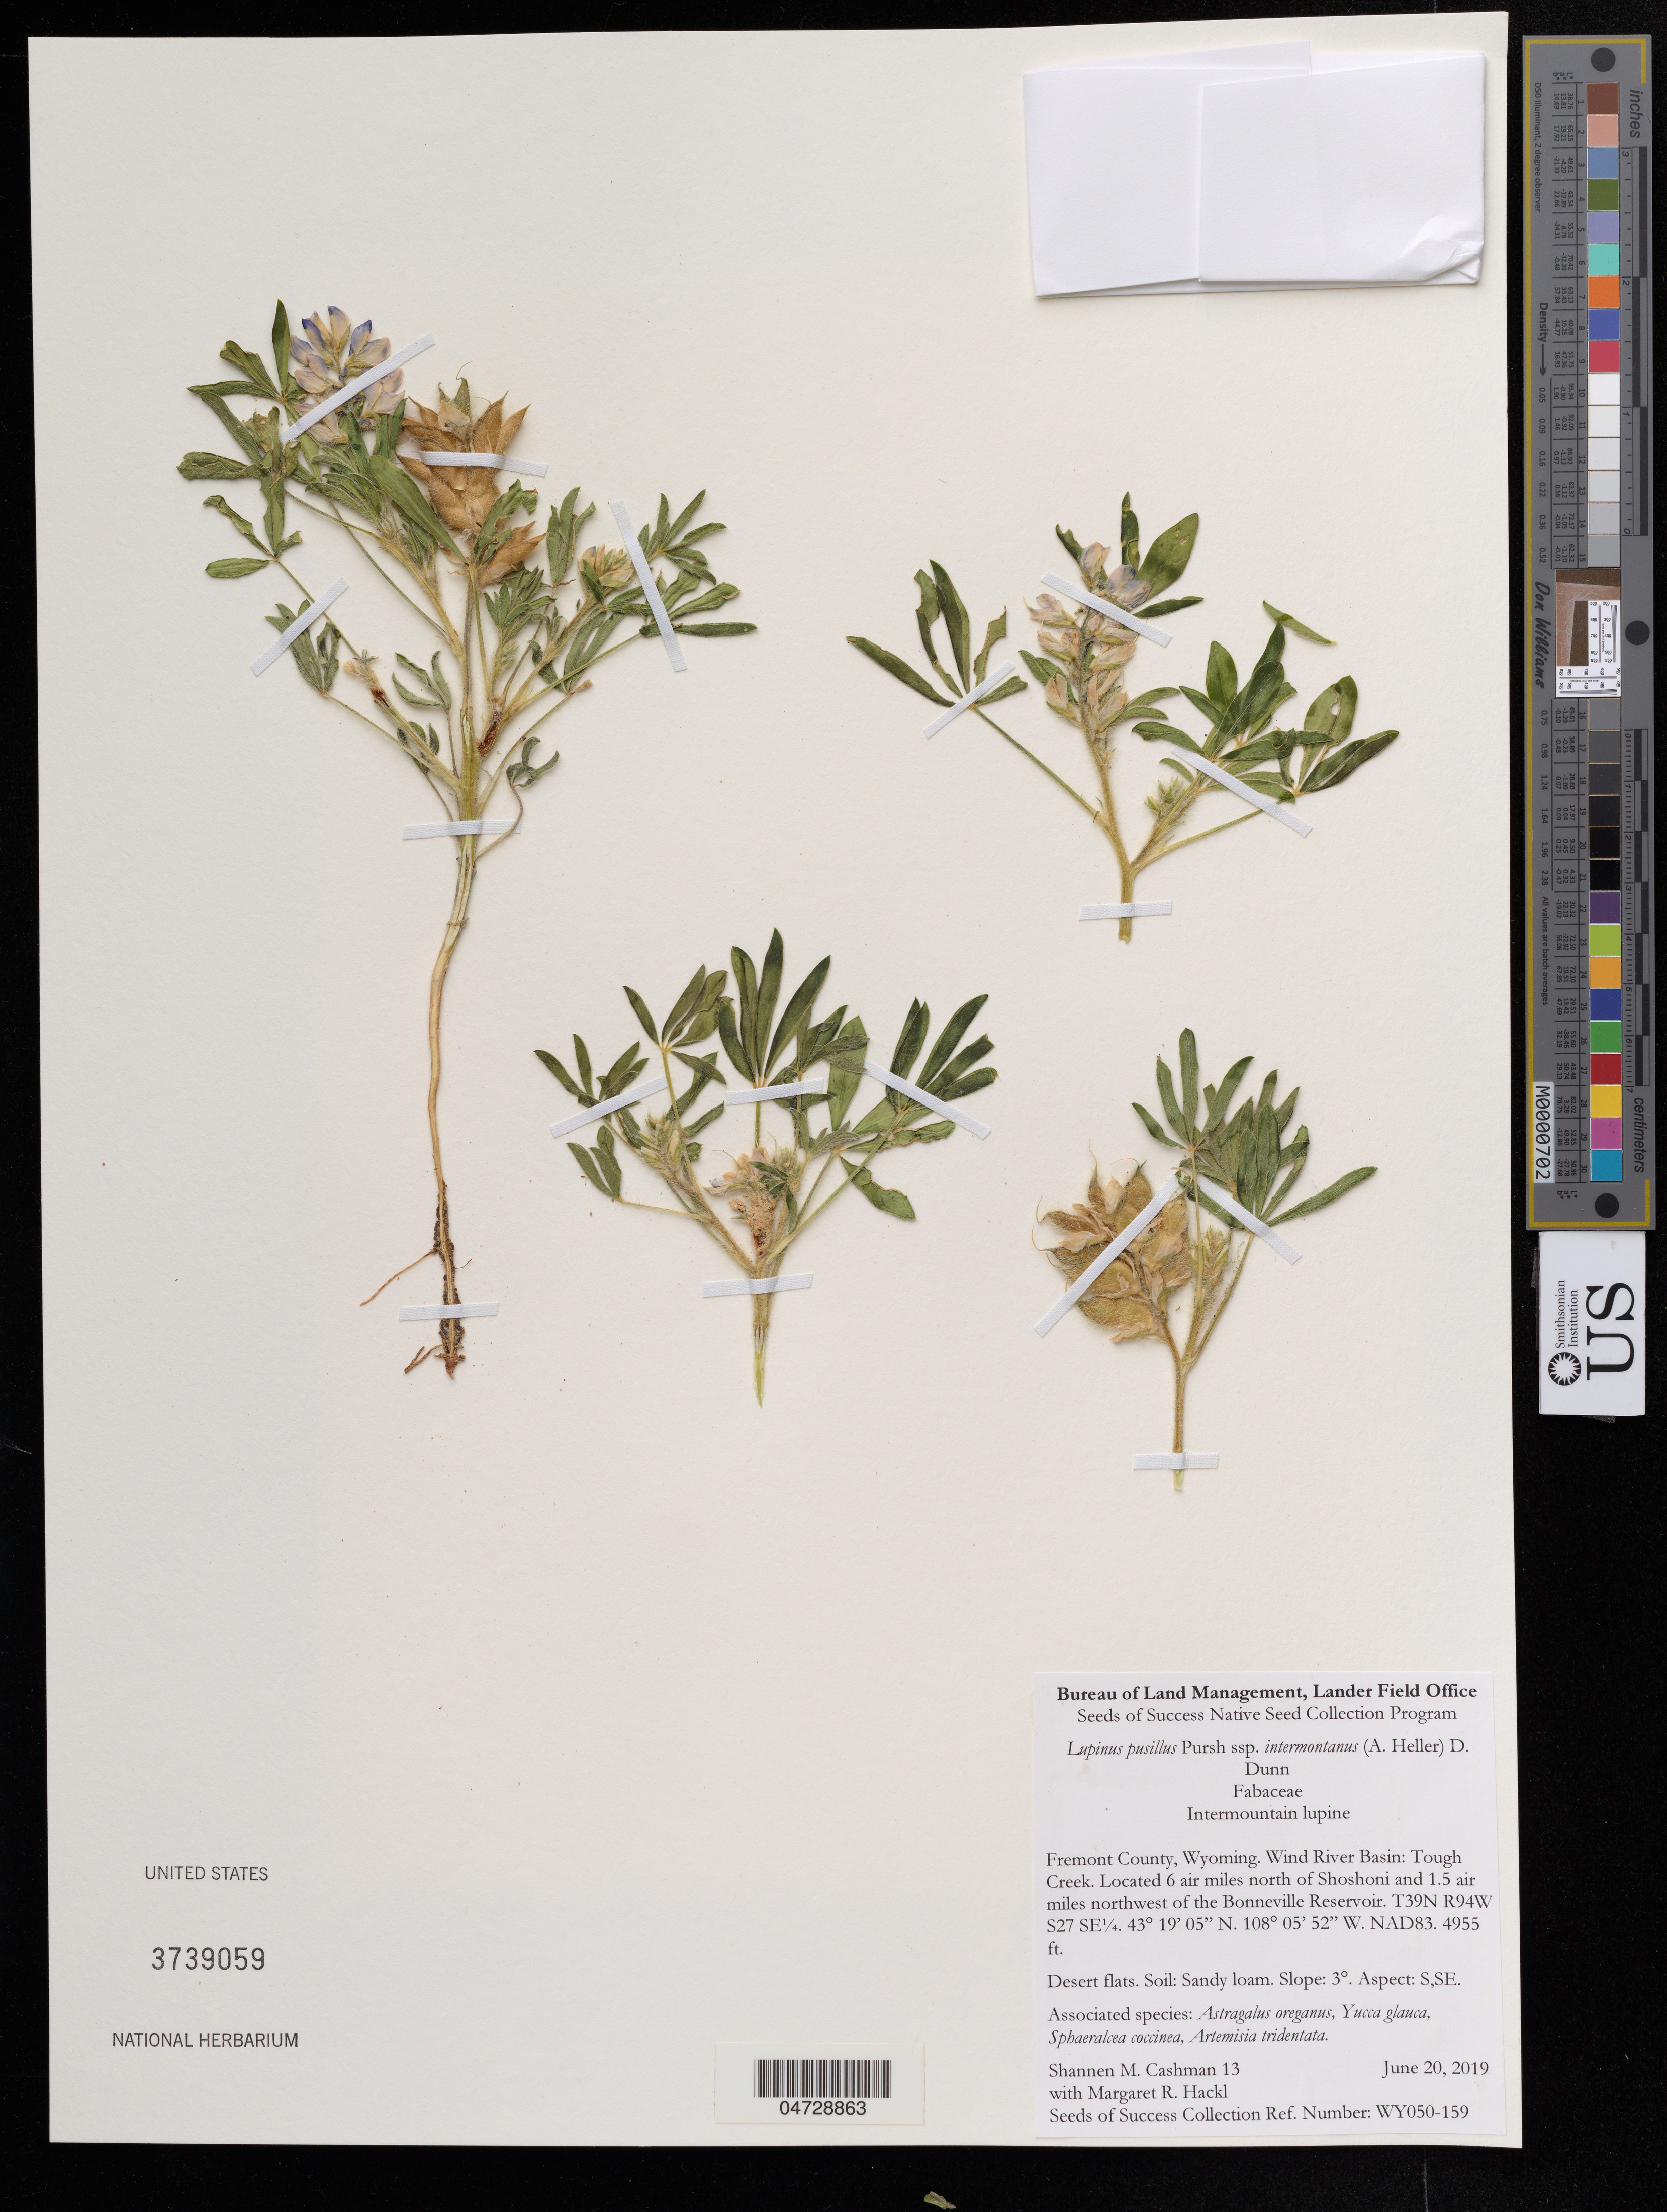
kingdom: Plantae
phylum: Tracheophyta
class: Magnoliopsida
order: Fabales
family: Fabaceae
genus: Lupinus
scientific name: Lupinus pusillus subsp. intermontanus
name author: (A. Heller) D.B. Dunn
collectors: C. Shannen M. & M. Hackl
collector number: WY050-159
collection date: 2019-06-20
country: United States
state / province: Wyoming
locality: Fremont County, 6 air miles north of Shoshoni and 1.5 air miles northwest of the Bonneville Reservoir.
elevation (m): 254494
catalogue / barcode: US 3739059